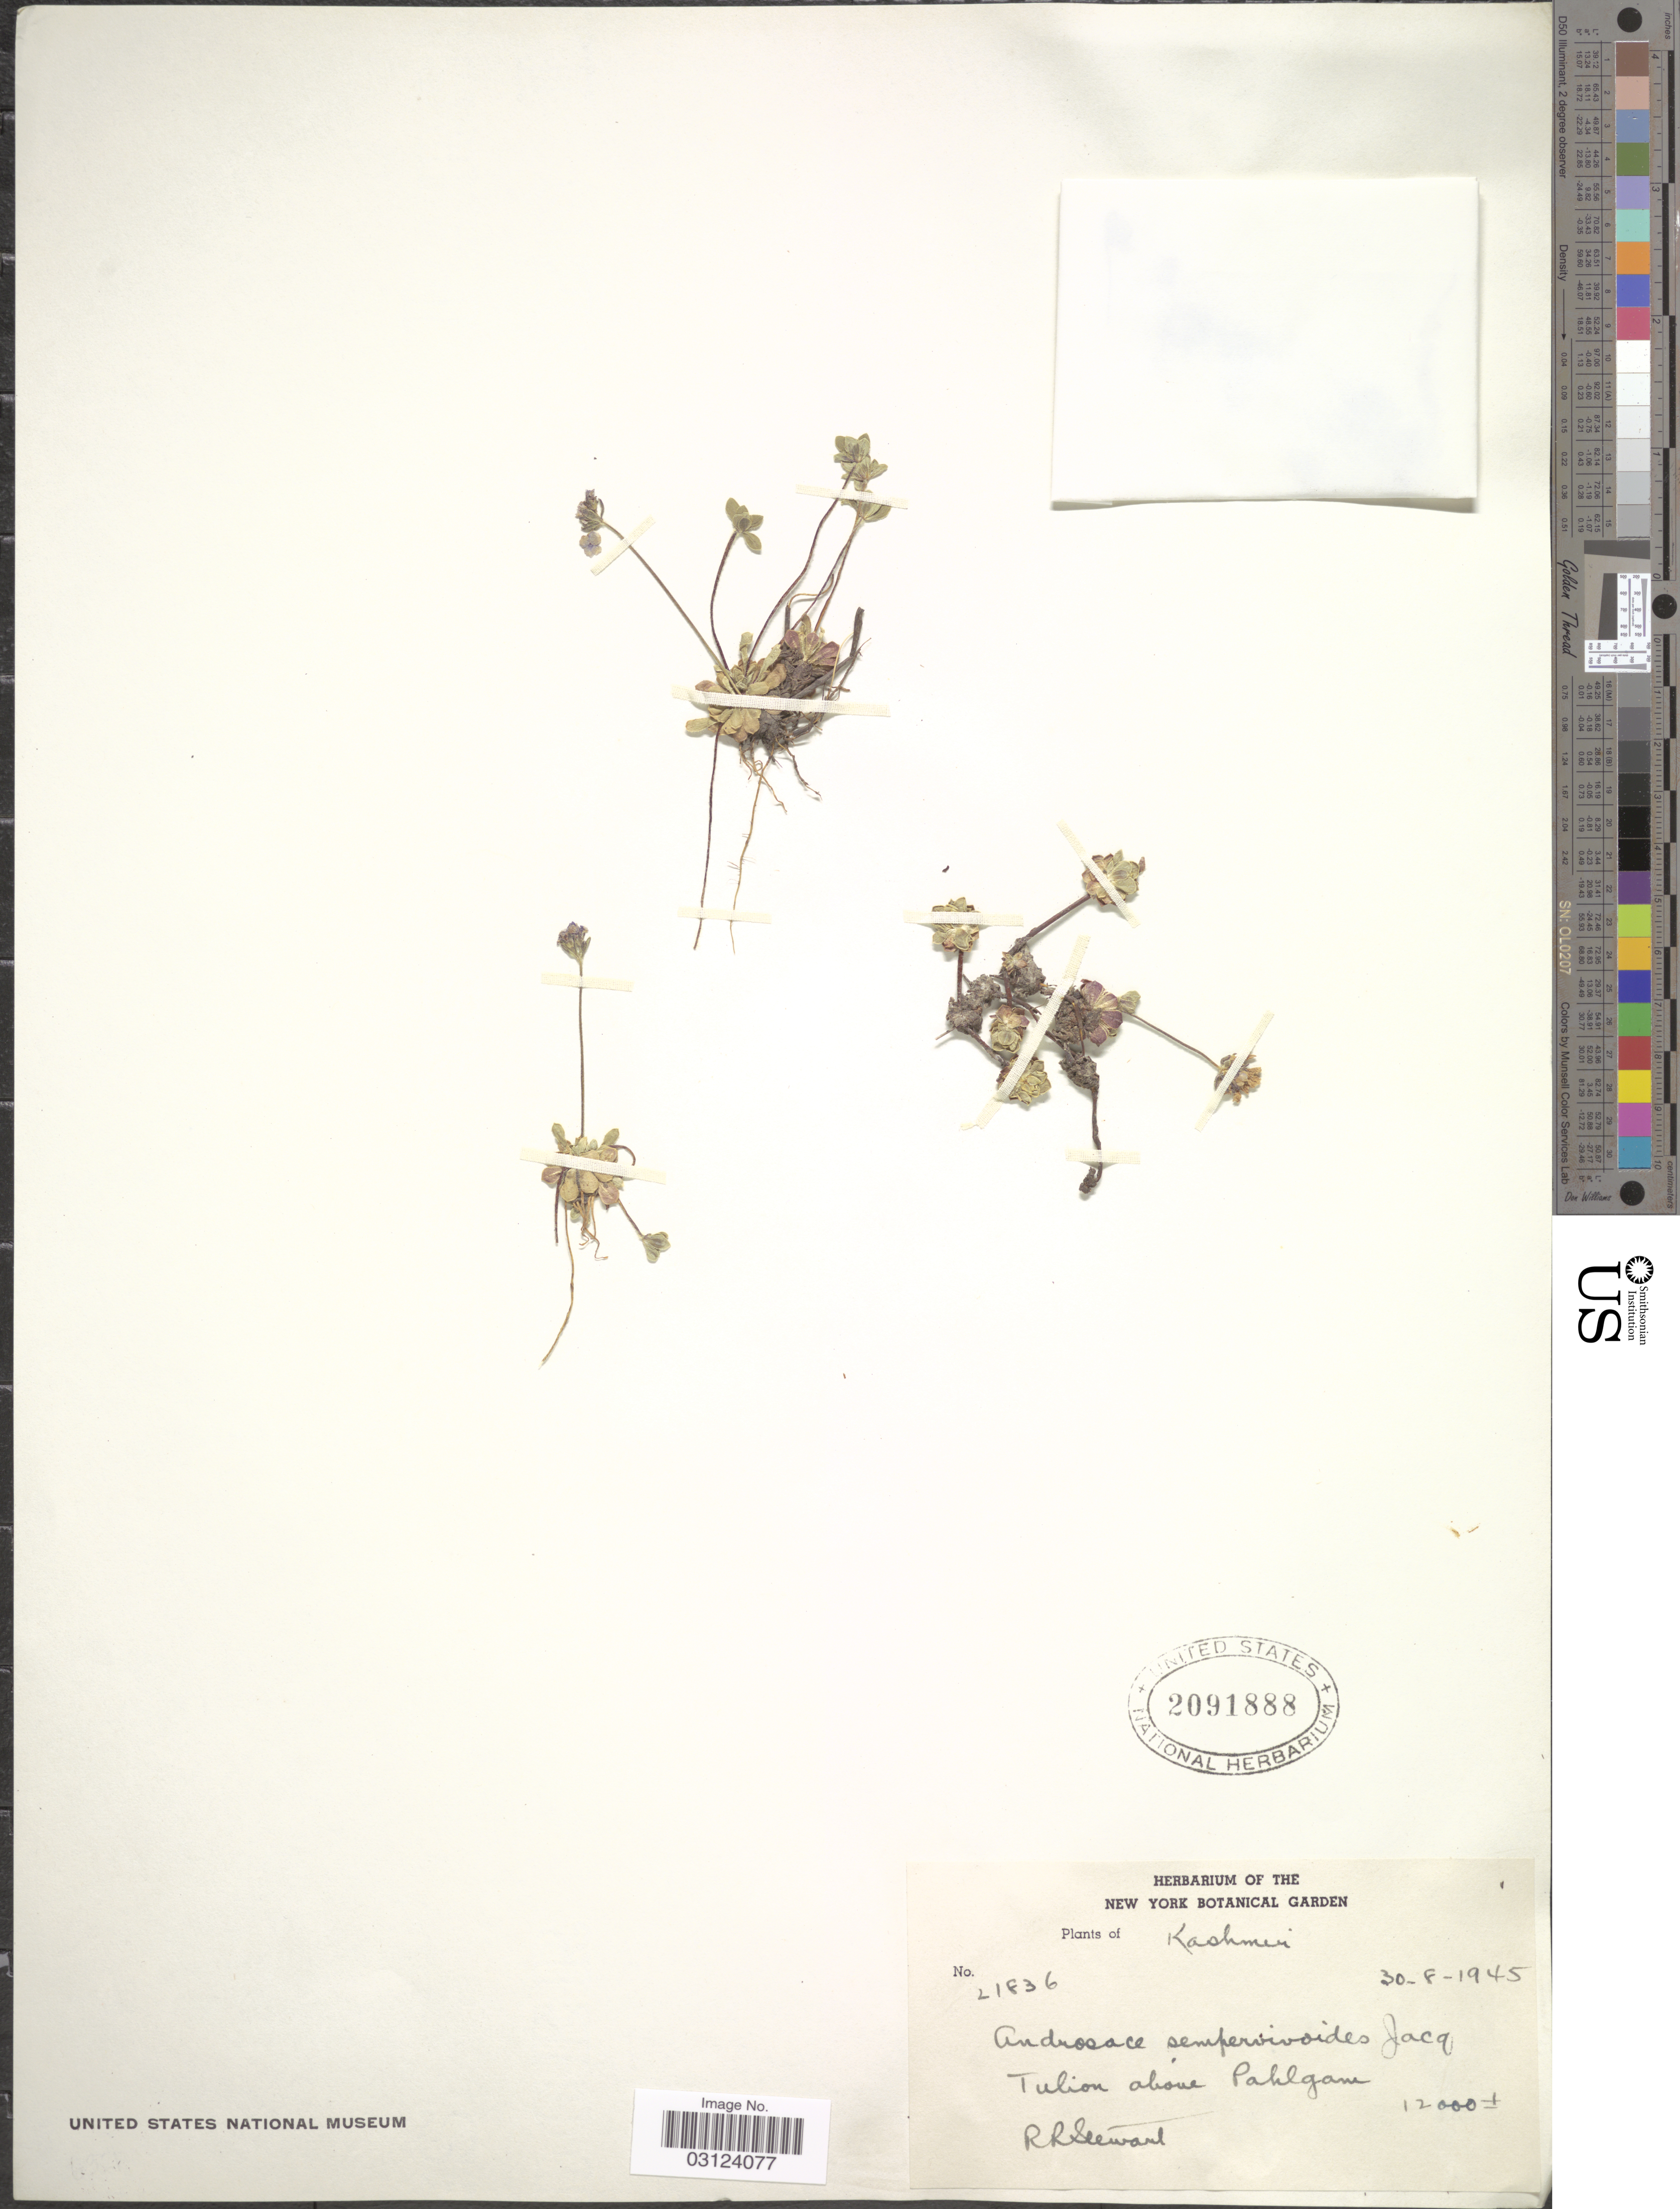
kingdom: Plantae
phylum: Tracheophyta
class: Magnoliopsida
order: Ericales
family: Primulaceae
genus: Androsace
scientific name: Androsace sempervivoides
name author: Jacq. ex Duby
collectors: R. Stewart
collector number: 21836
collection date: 1945-08-30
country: India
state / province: Jammu and Kashmir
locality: Kashmir, Tulion above Pahlgam.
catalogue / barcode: US 2091888